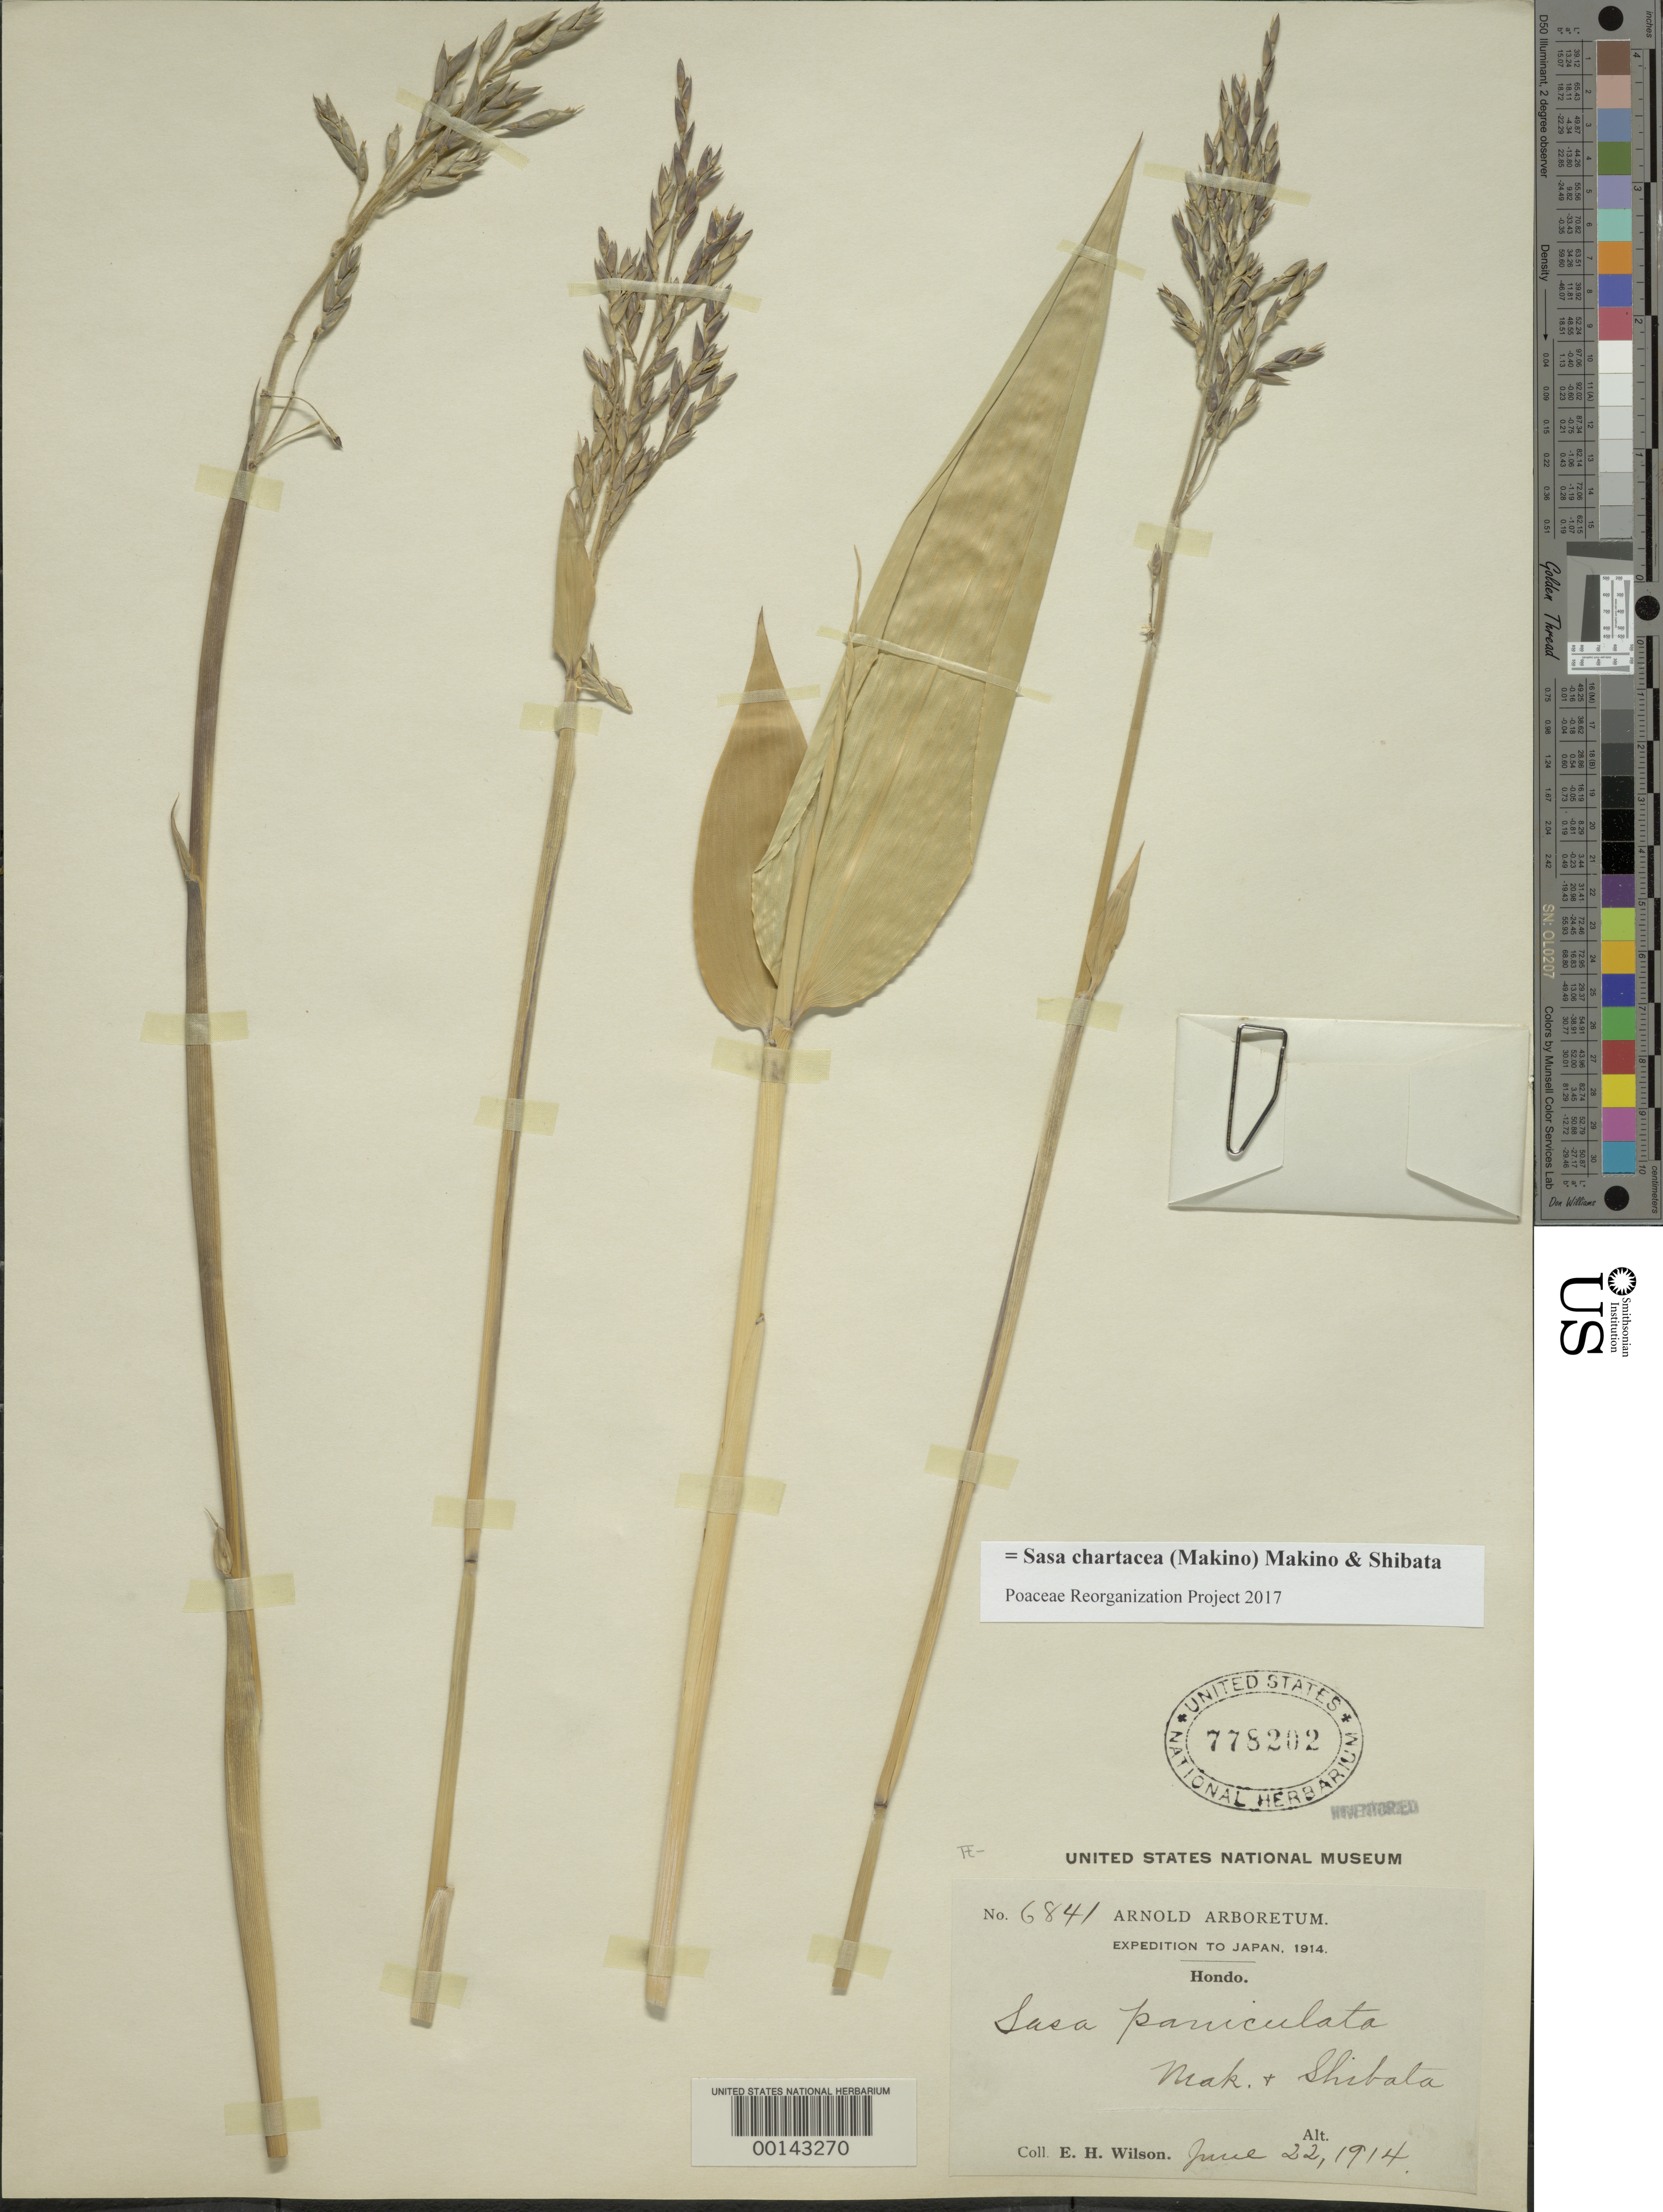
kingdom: Plantae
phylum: Tracheophyta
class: Liliopsida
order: Poales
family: Poaceae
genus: Sasa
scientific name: Sasa chartacea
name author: (Makino) Makino & Shibata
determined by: Poaceae Reorganization Project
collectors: E. H. Wilson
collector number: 6841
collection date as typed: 22 Jun 1914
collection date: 1914-06-22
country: Japan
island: Honshu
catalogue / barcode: US 778202